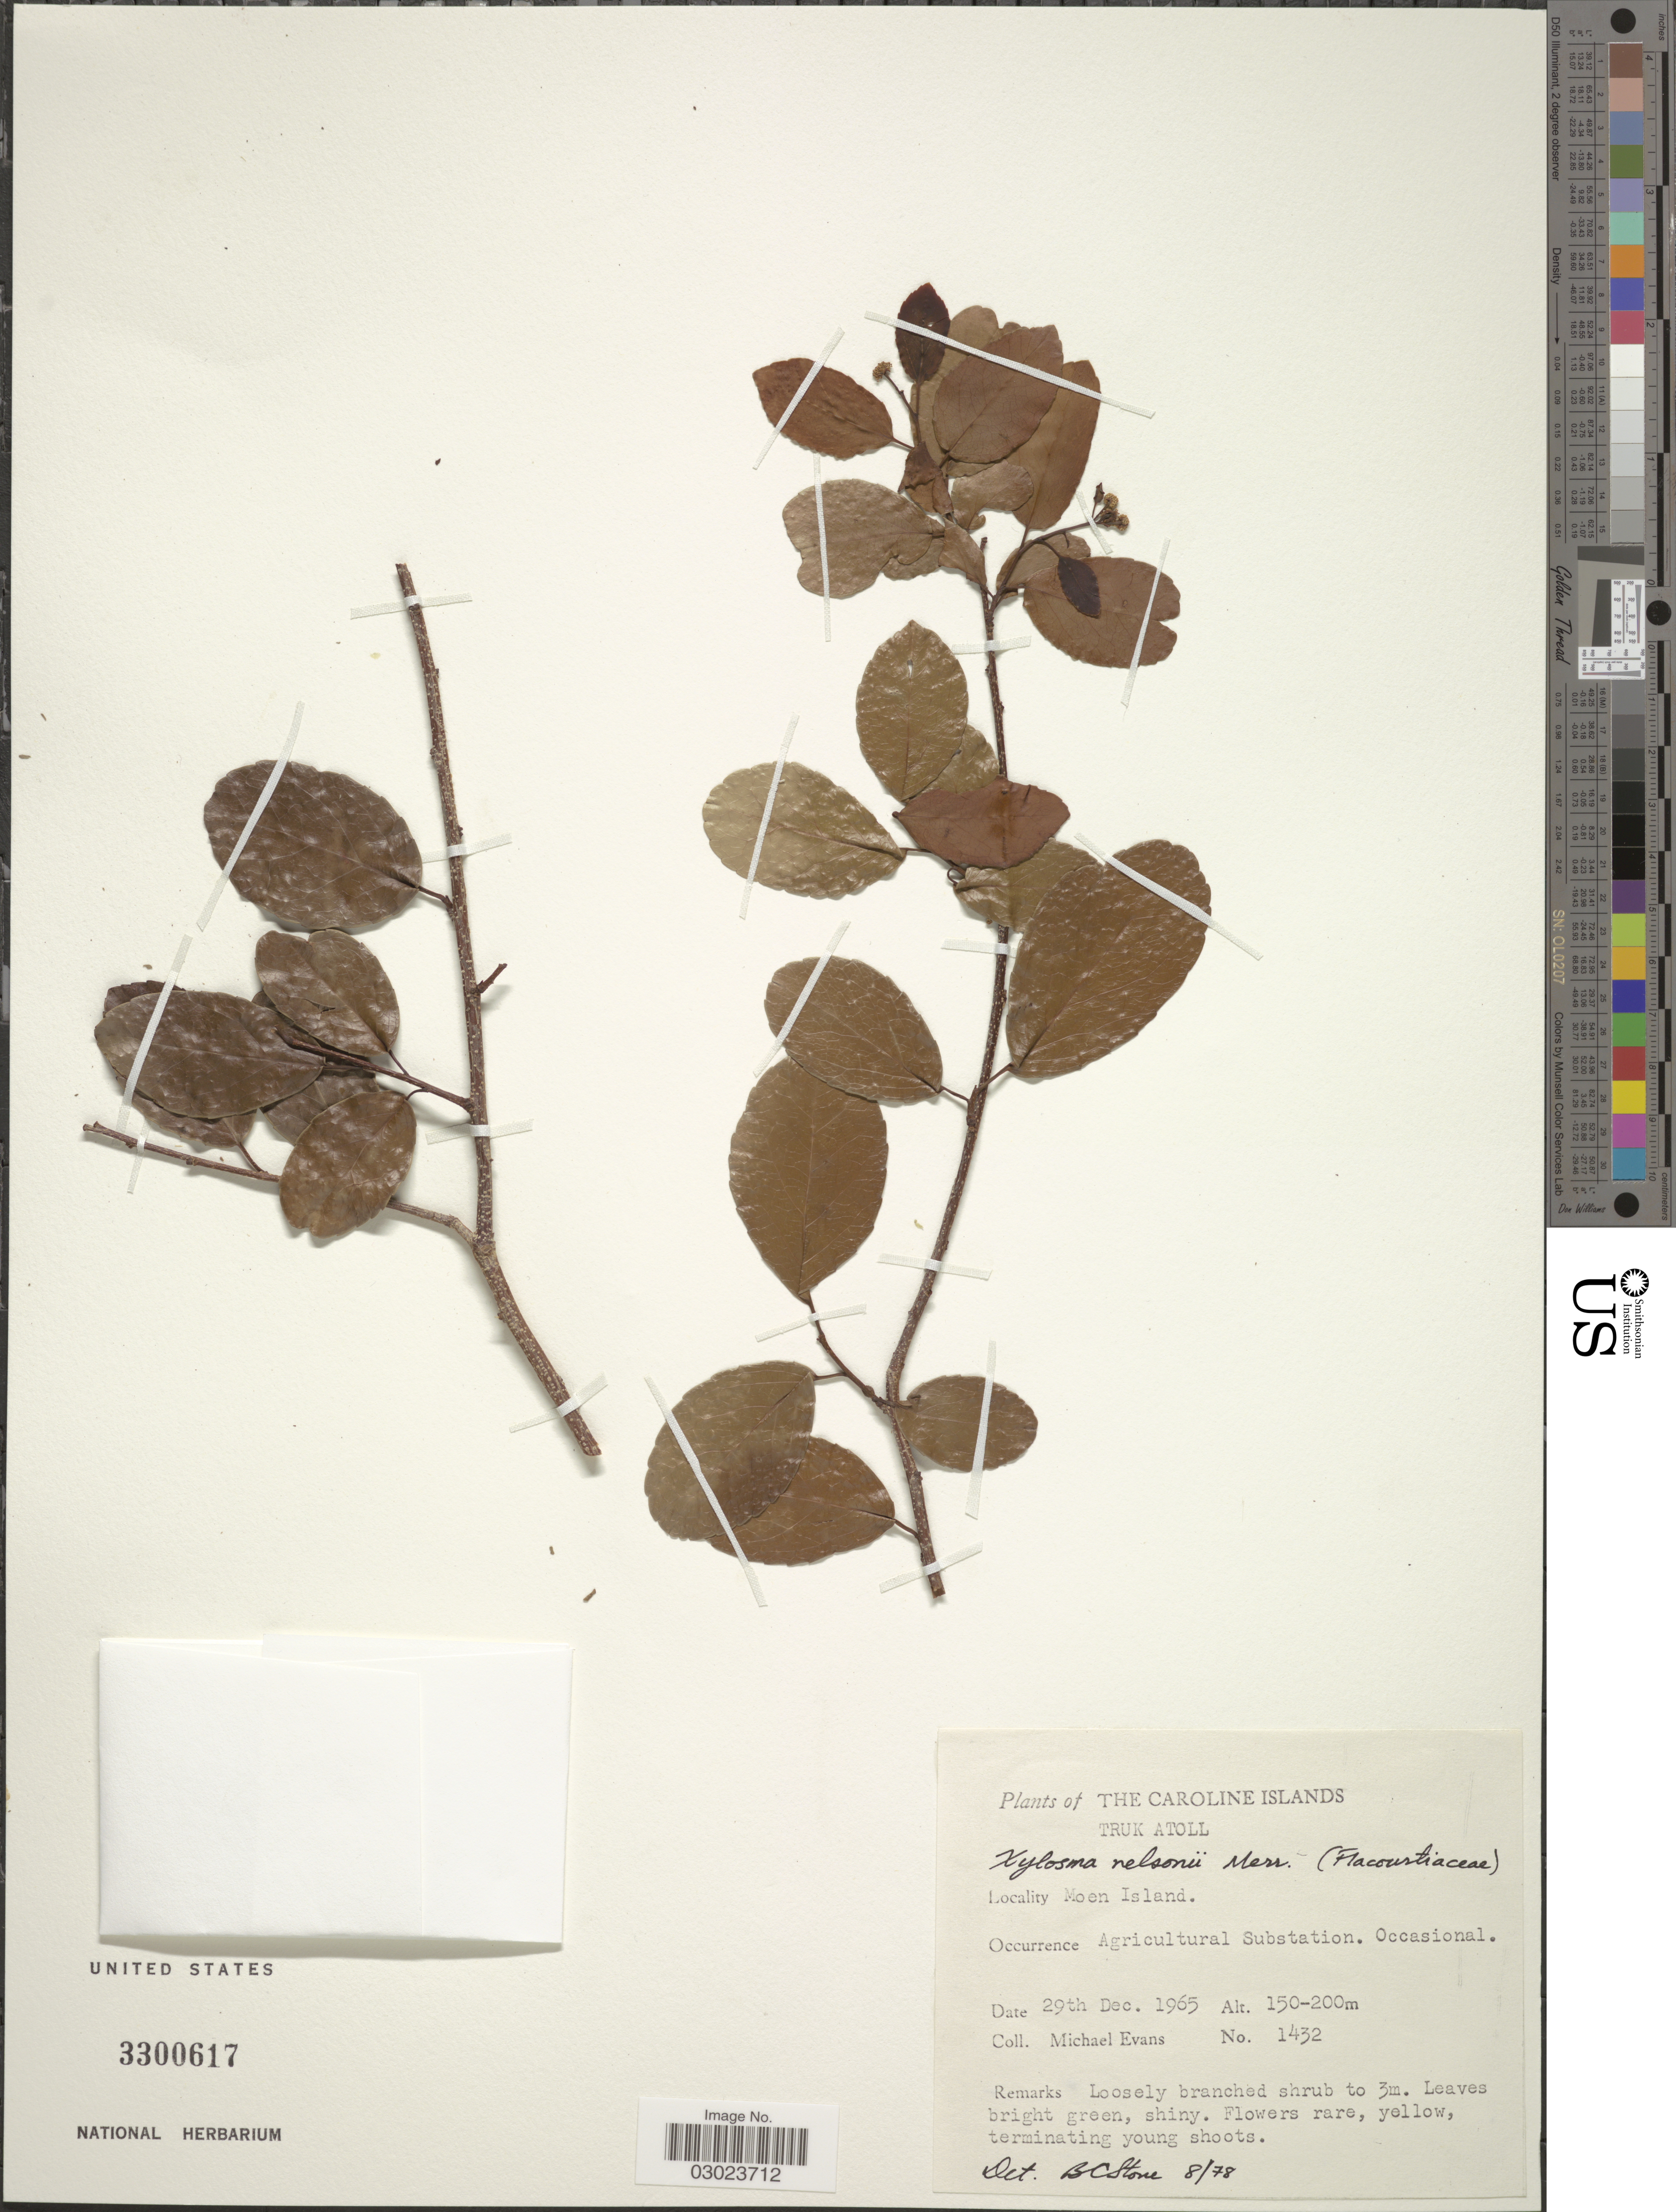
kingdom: Plantae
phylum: Tracheophyta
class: Magnoliopsida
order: Malpighiales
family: Salicaceae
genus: Xylosma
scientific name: Xylosma nelsonii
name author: Merr.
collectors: M. Evans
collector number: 1432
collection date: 1965-12-29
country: Micronesia, Federated States of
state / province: Truk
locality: The Caroline Islands. Truk Atoll. Moen Island. Agricultural Substation.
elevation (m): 150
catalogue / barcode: US 3300617